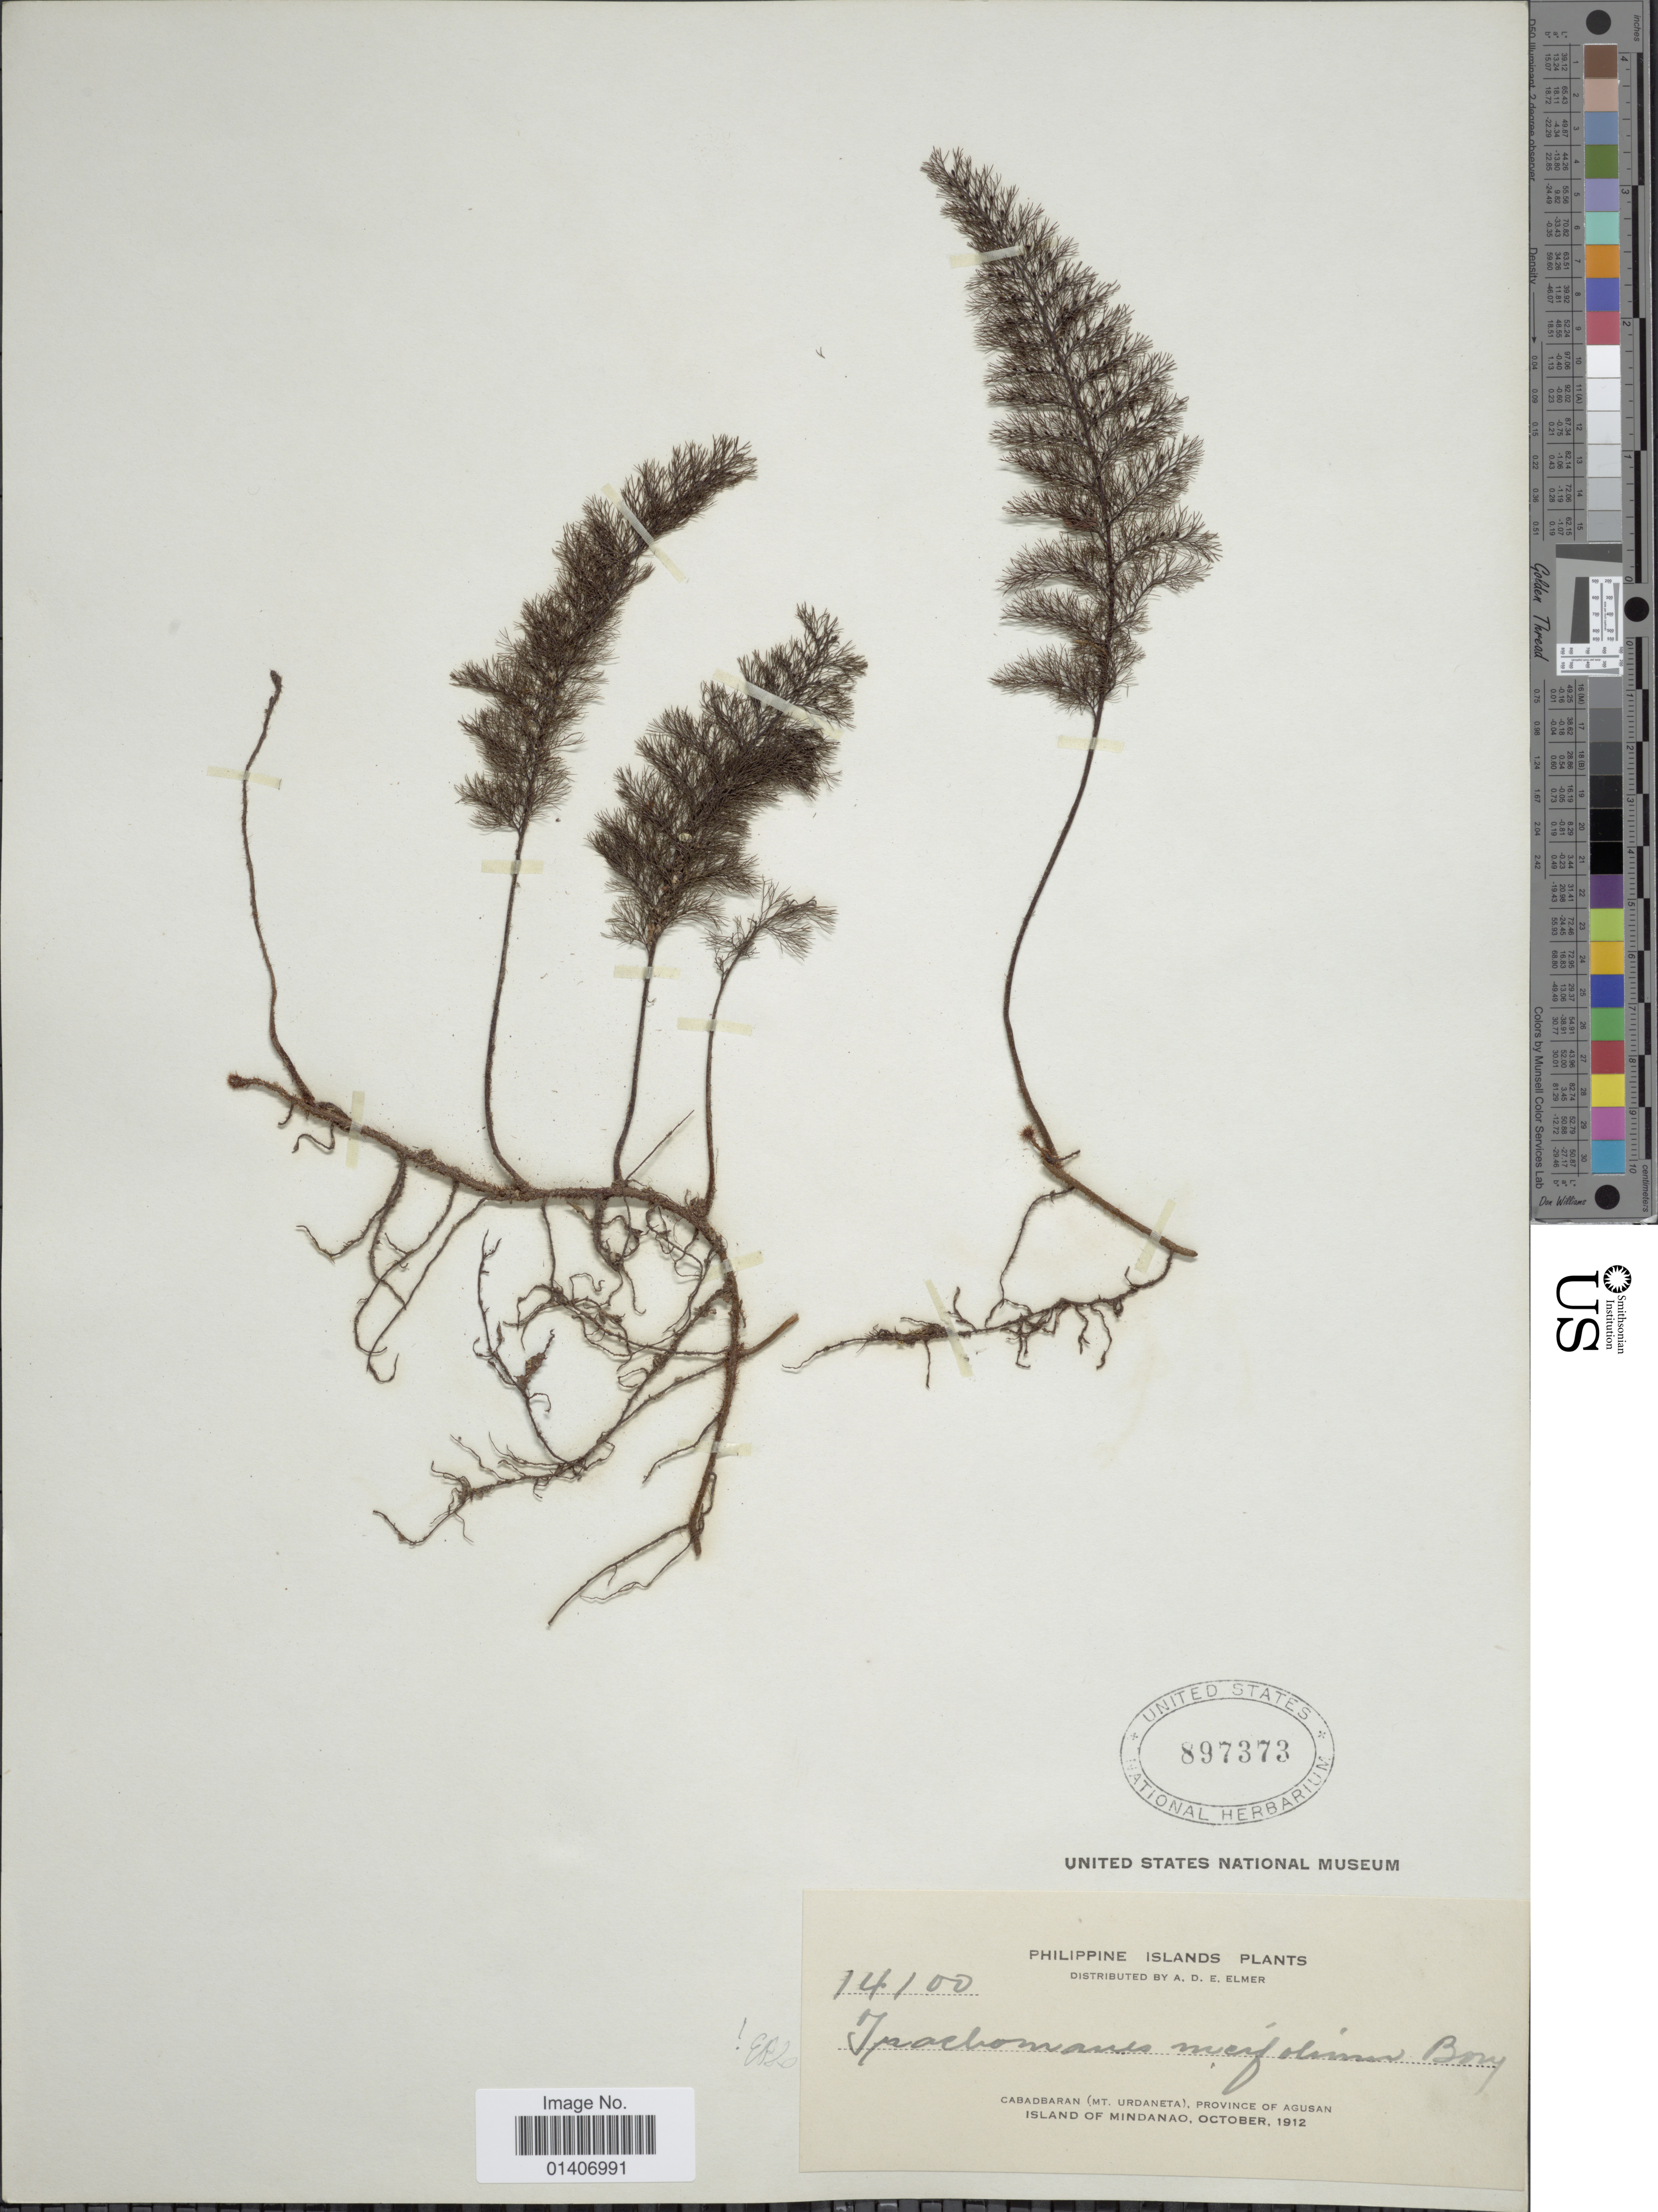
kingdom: Plantae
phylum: Tracheophyta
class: Polypodiopsida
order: Hymenophyllales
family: Hymenophyllaceae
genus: Abrodictyum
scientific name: Abrodictyum meifolium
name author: (Bory) Ebihara & K. Iwats.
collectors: A. D. E. Elmer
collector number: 14100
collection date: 1912-10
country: Philippines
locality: Cabadbaran(Mt. Urdaneta), province of Agusan, Island of Mindanao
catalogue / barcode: US 897373